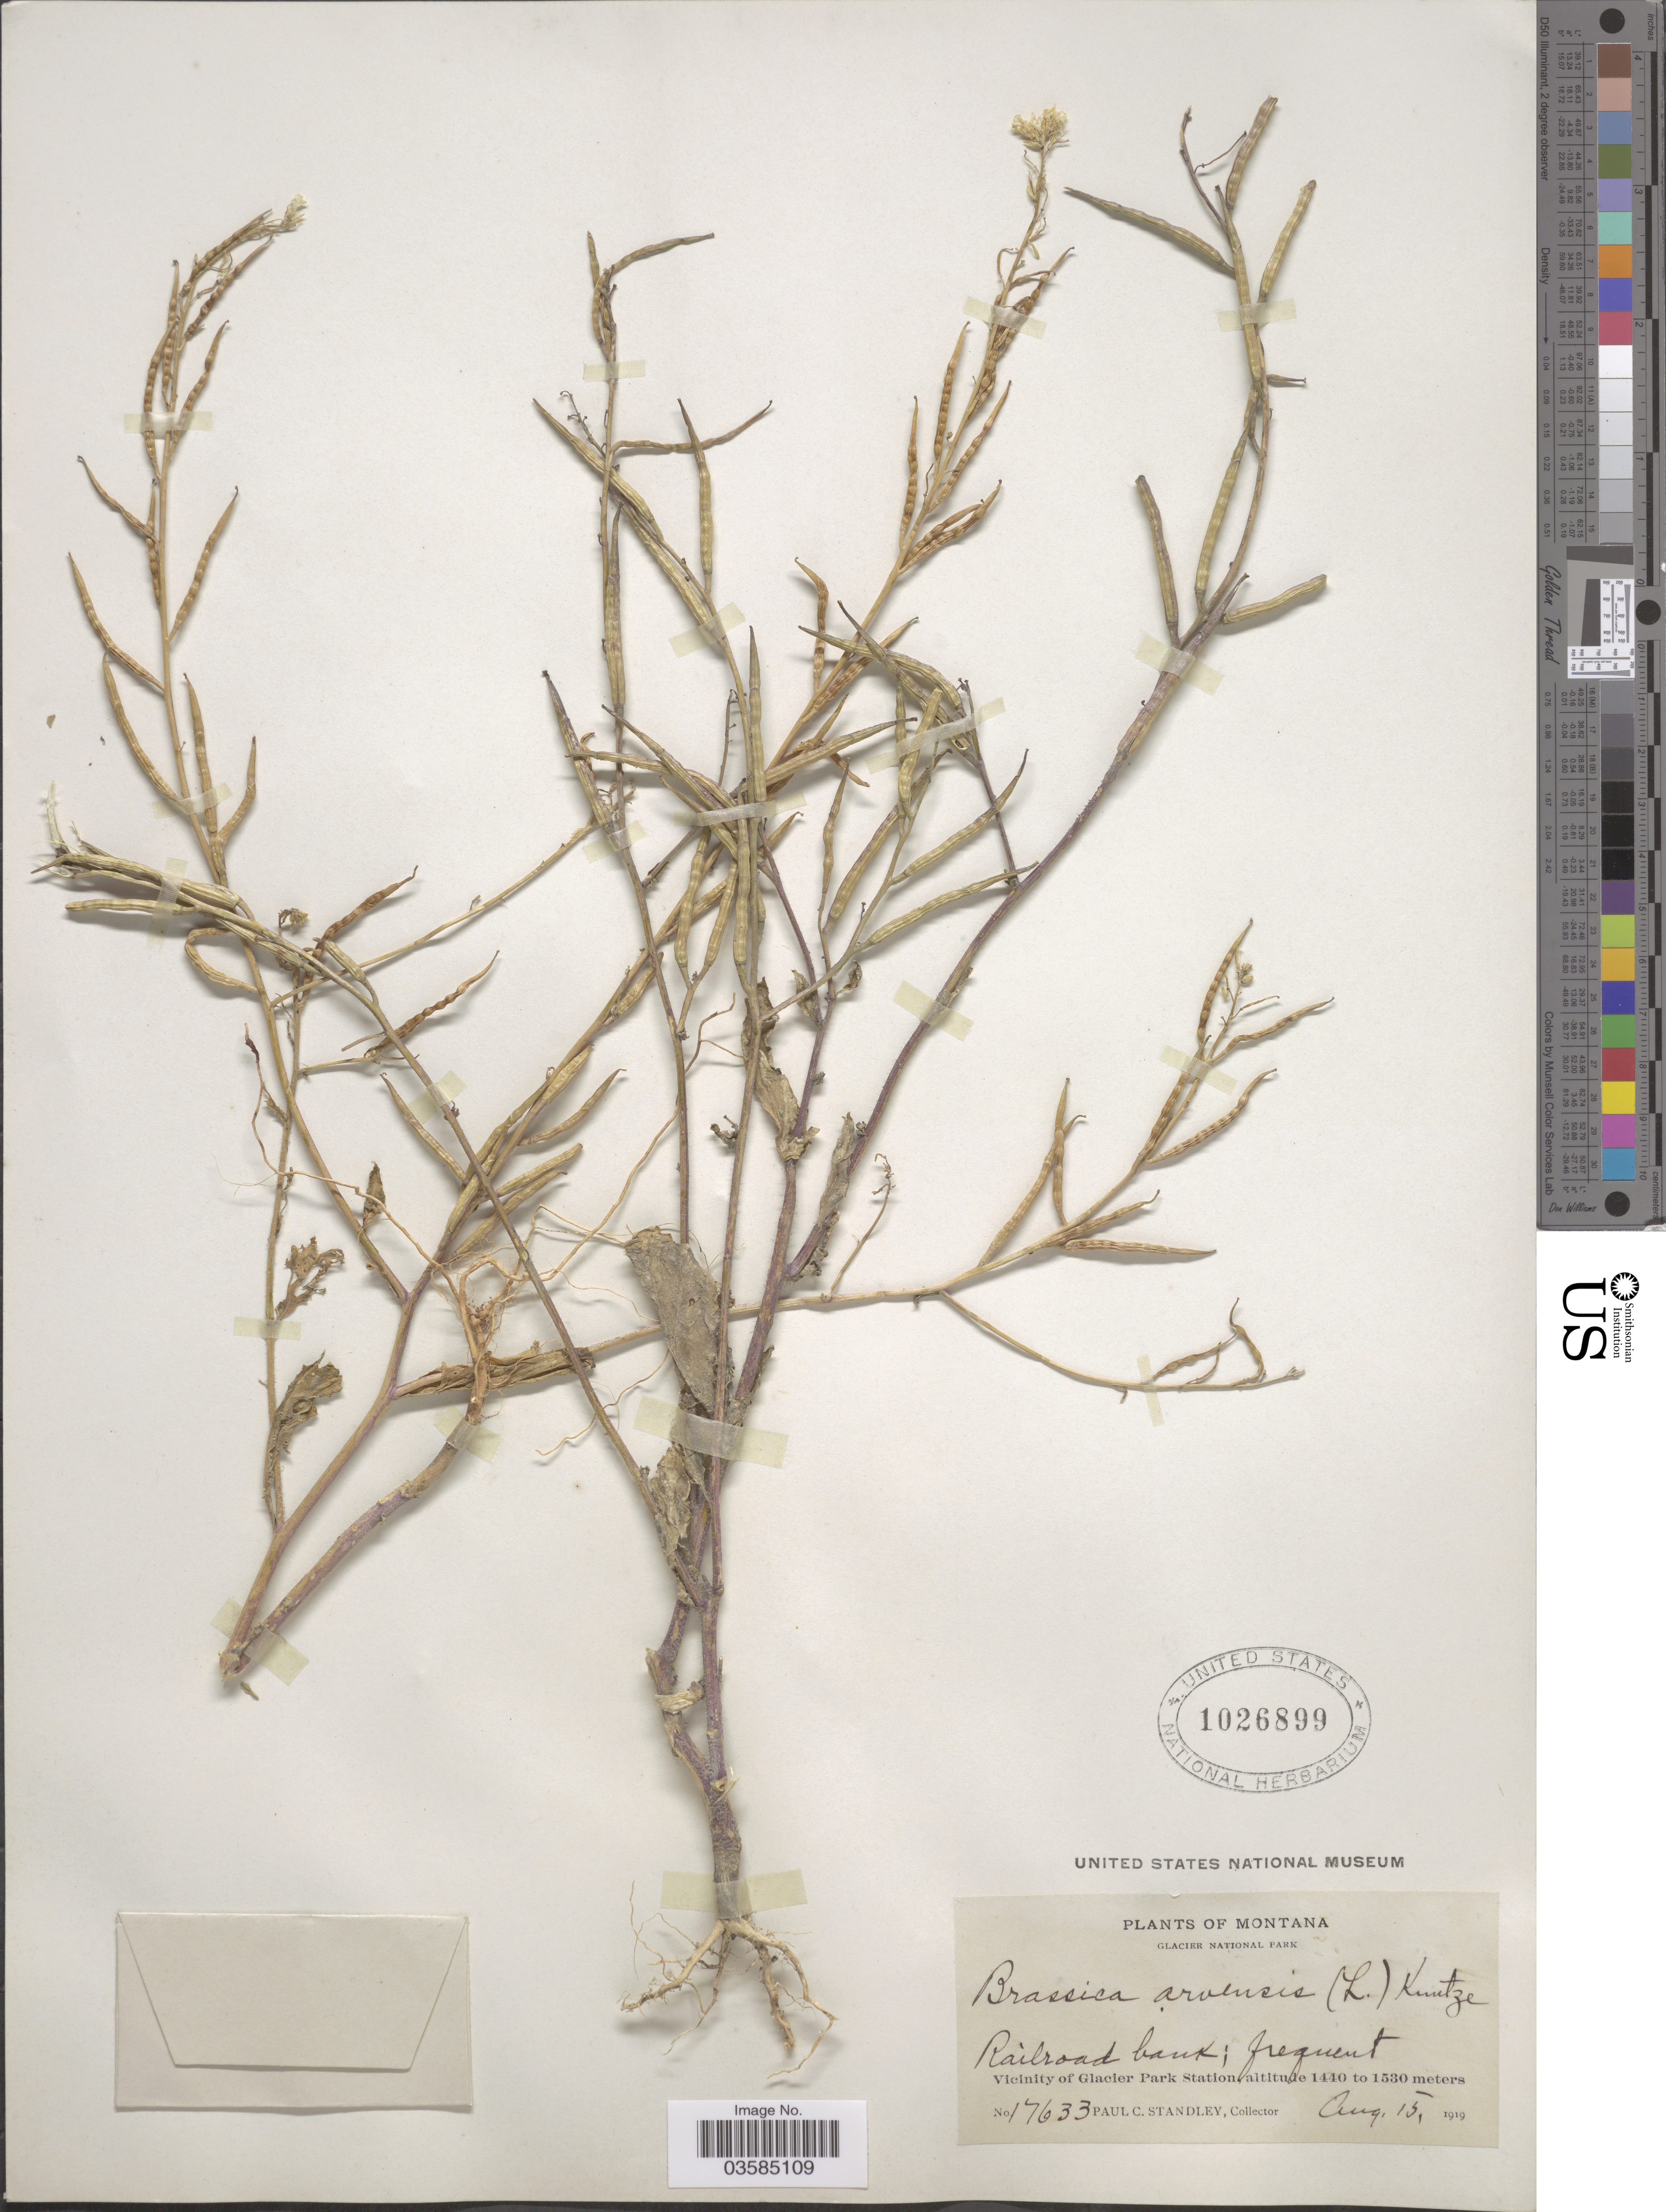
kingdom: Plantae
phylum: Tracheophyta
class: Magnoliopsida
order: Brassicales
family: Brassicaceae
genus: Brassica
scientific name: Brassica kaber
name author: (DC.) L.C. Wheeler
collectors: P. C. Standley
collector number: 17633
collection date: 1919-08-15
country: United States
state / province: Montana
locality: Vicinity of Glacier Park Station.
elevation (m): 1440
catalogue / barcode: US 1026899